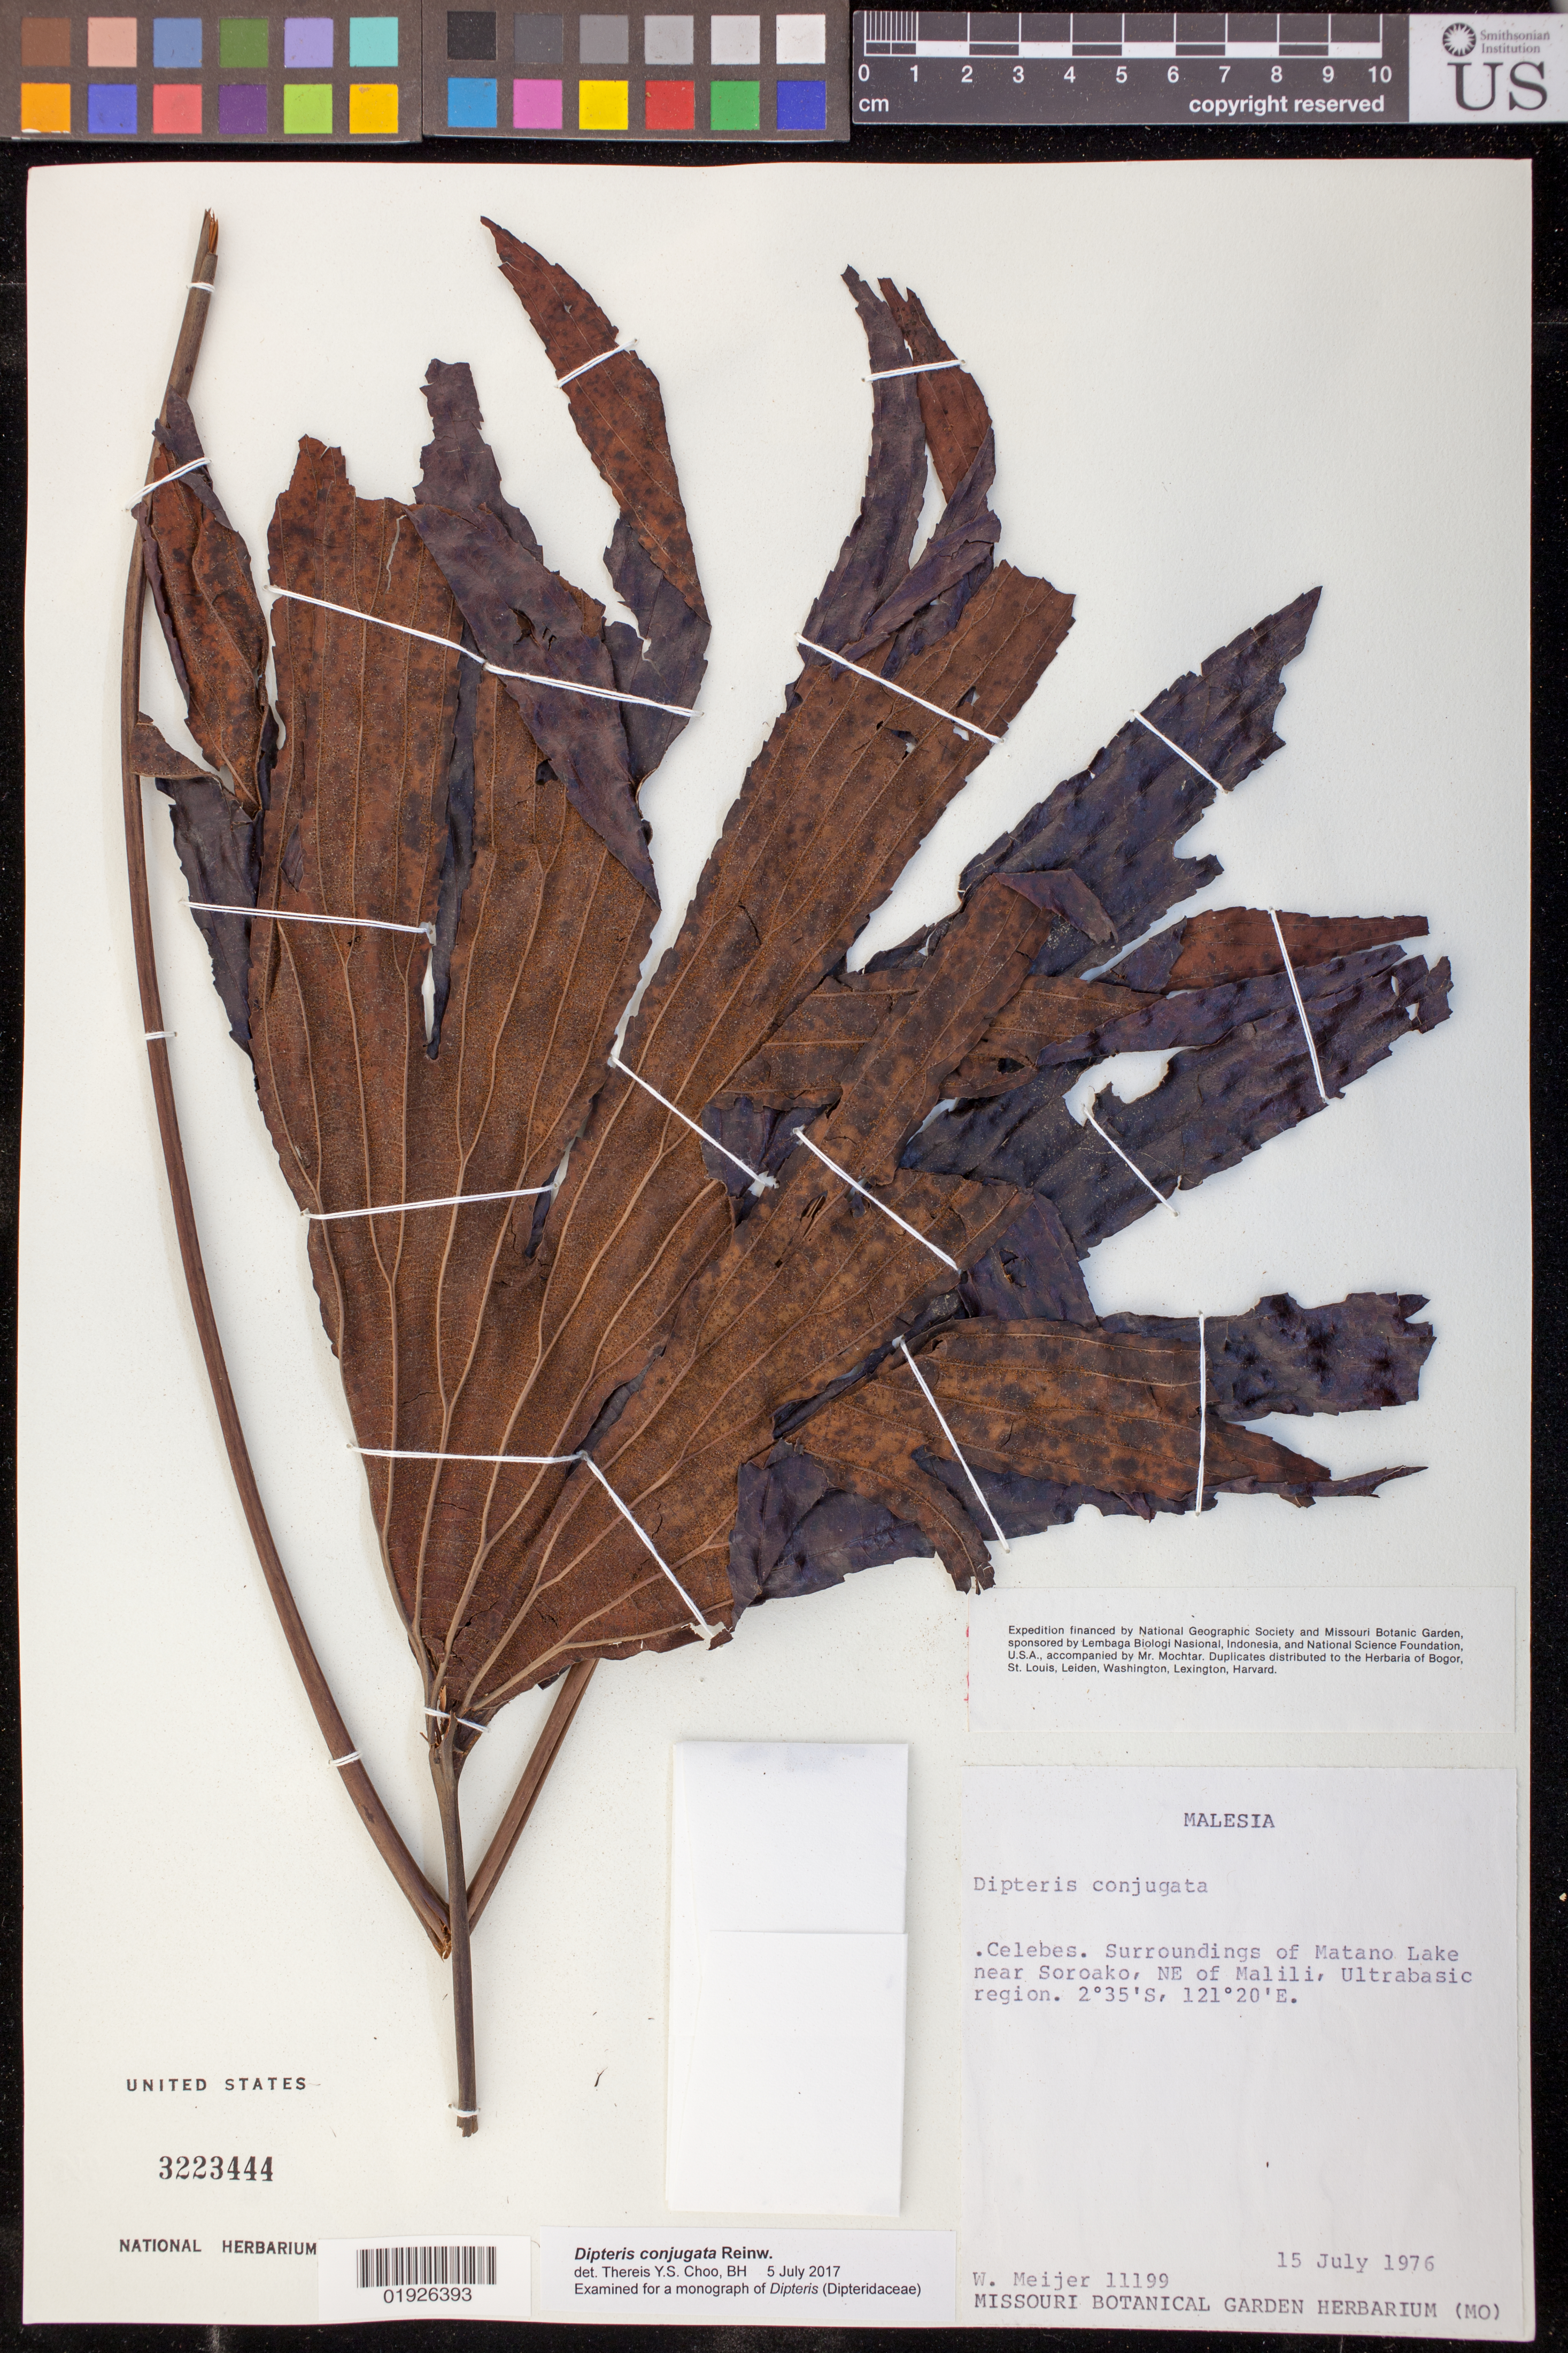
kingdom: Plantae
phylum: Tracheophyta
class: Polypodiopsida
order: Gleicheniales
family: Dipteridaceae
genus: Dipteris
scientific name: Dipteris conjugata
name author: Reinw.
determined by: Choo, Thereis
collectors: M. Meijer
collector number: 11199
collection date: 1976-07-15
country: Indonesia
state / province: Sulawesi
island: Sulawesi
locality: Celebes, surroundings of Matano Lake near Soroako, NE of Malili, Ultrabasic region , Rocky Hill E of Nuha Village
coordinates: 2 35 S, 121 20 E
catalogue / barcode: US 3223444